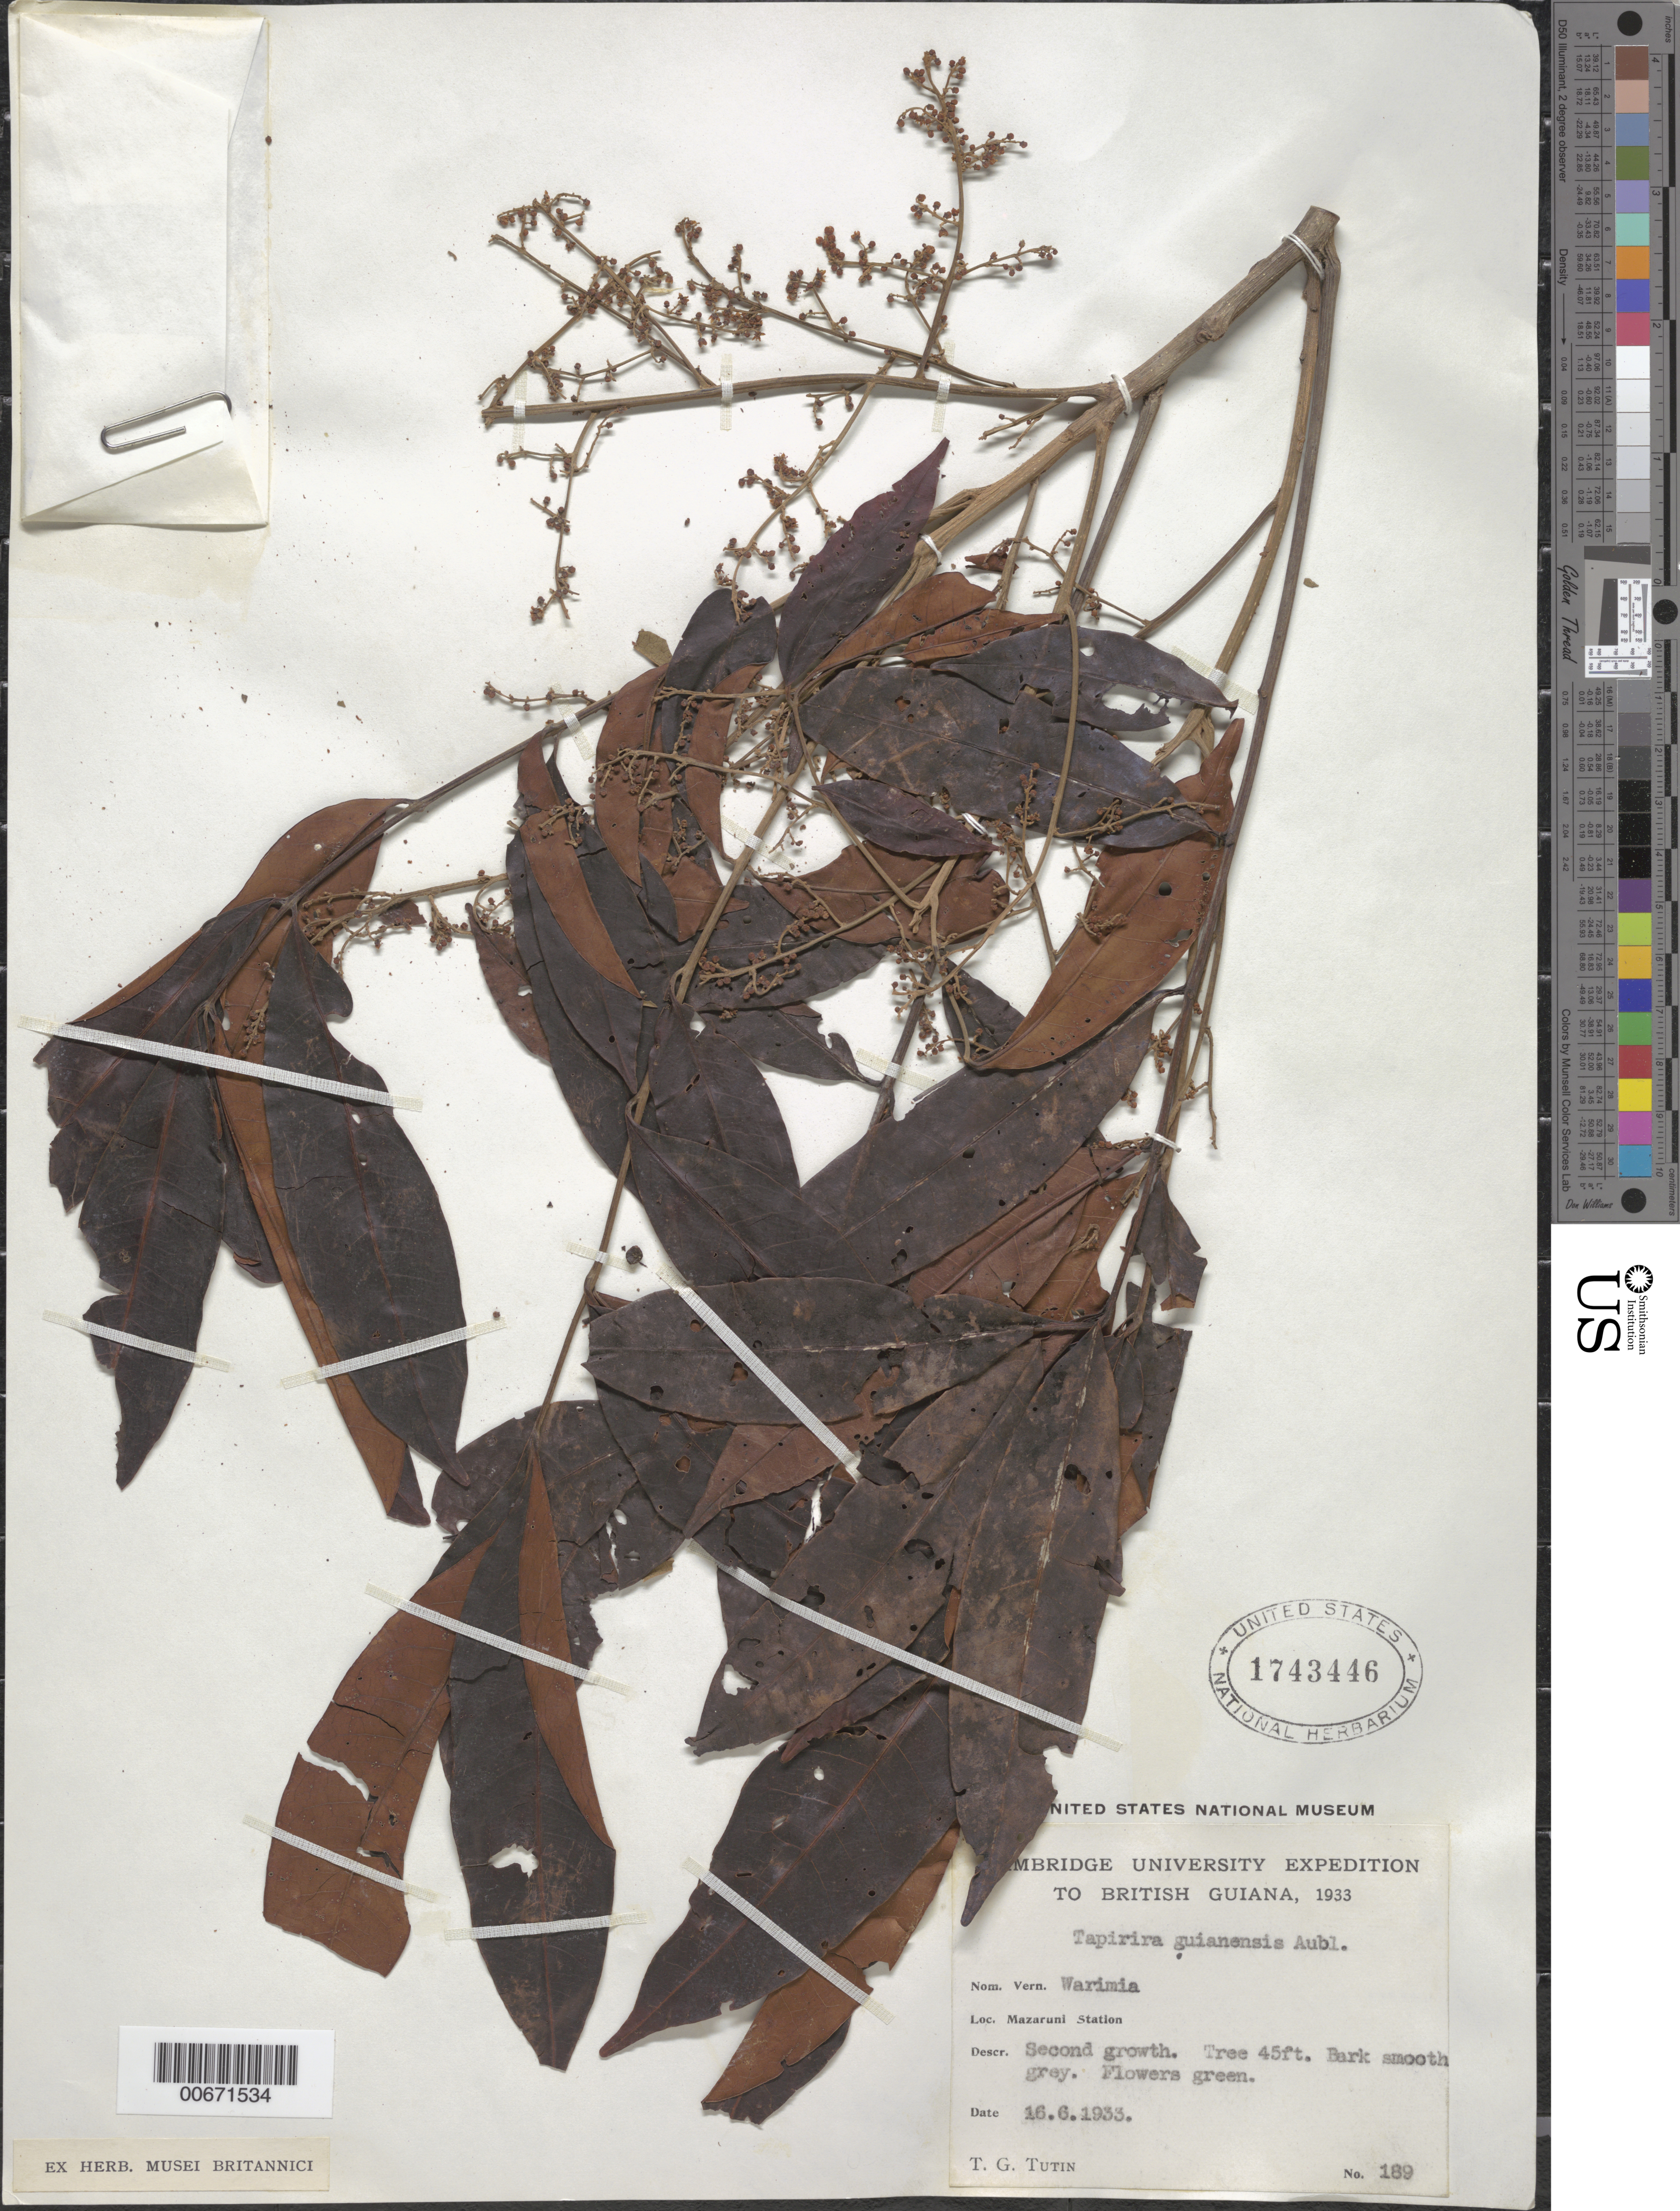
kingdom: Plantae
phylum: Tracheophyta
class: Magnoliopsida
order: Sapindales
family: Anacardiaceae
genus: Tapirira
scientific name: Tapirira guianensis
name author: Aubl.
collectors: T. G. Tutin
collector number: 189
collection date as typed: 16-Jun-33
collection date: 1933-06-16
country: Guyana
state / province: Cuyuni-Mazaruni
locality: Mazaruni Station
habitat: Secondary growth.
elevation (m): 30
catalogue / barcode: US 1743446